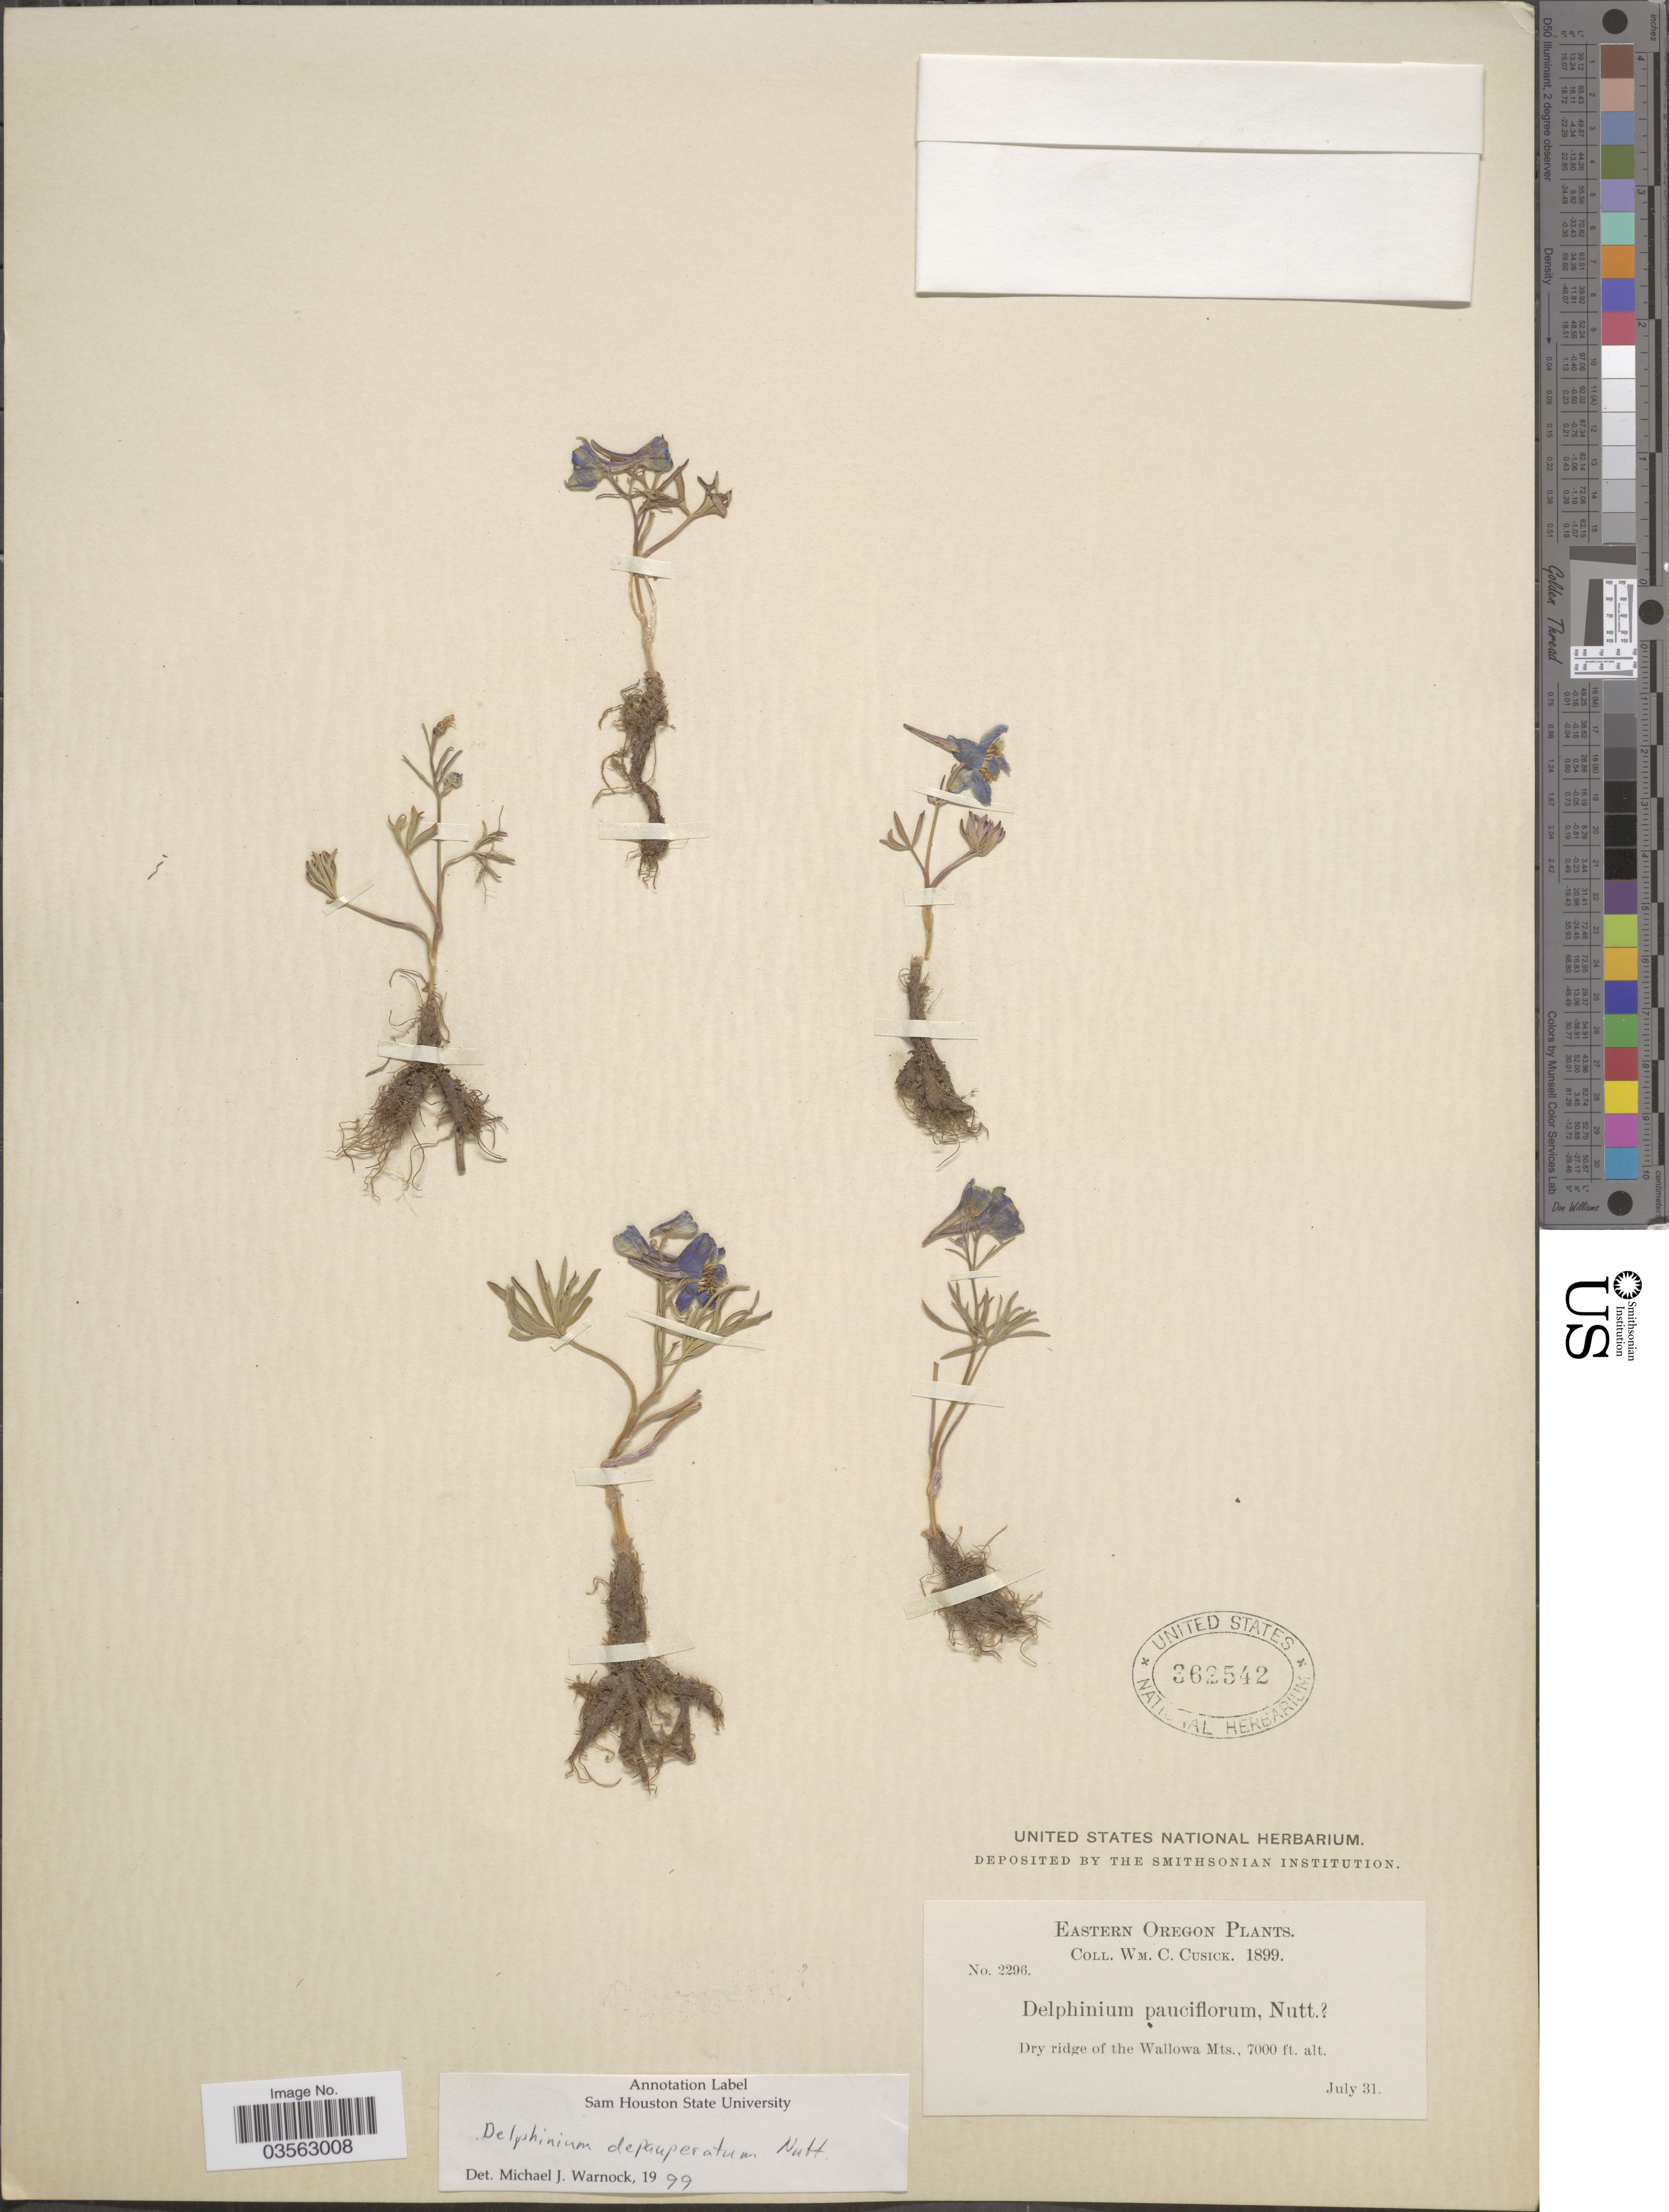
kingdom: Plantae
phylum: Tracheophyta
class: Magnoliopsida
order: Ranunculales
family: Ranunculaceae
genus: Delphinium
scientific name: Delphinium depauperatum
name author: Nutt.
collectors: W. C. Cusick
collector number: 2296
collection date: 1899-07-31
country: United States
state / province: Oregon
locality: Eastern Oregon. Dry ridge of the Wallowa Mts.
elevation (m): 2134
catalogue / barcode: US 362542